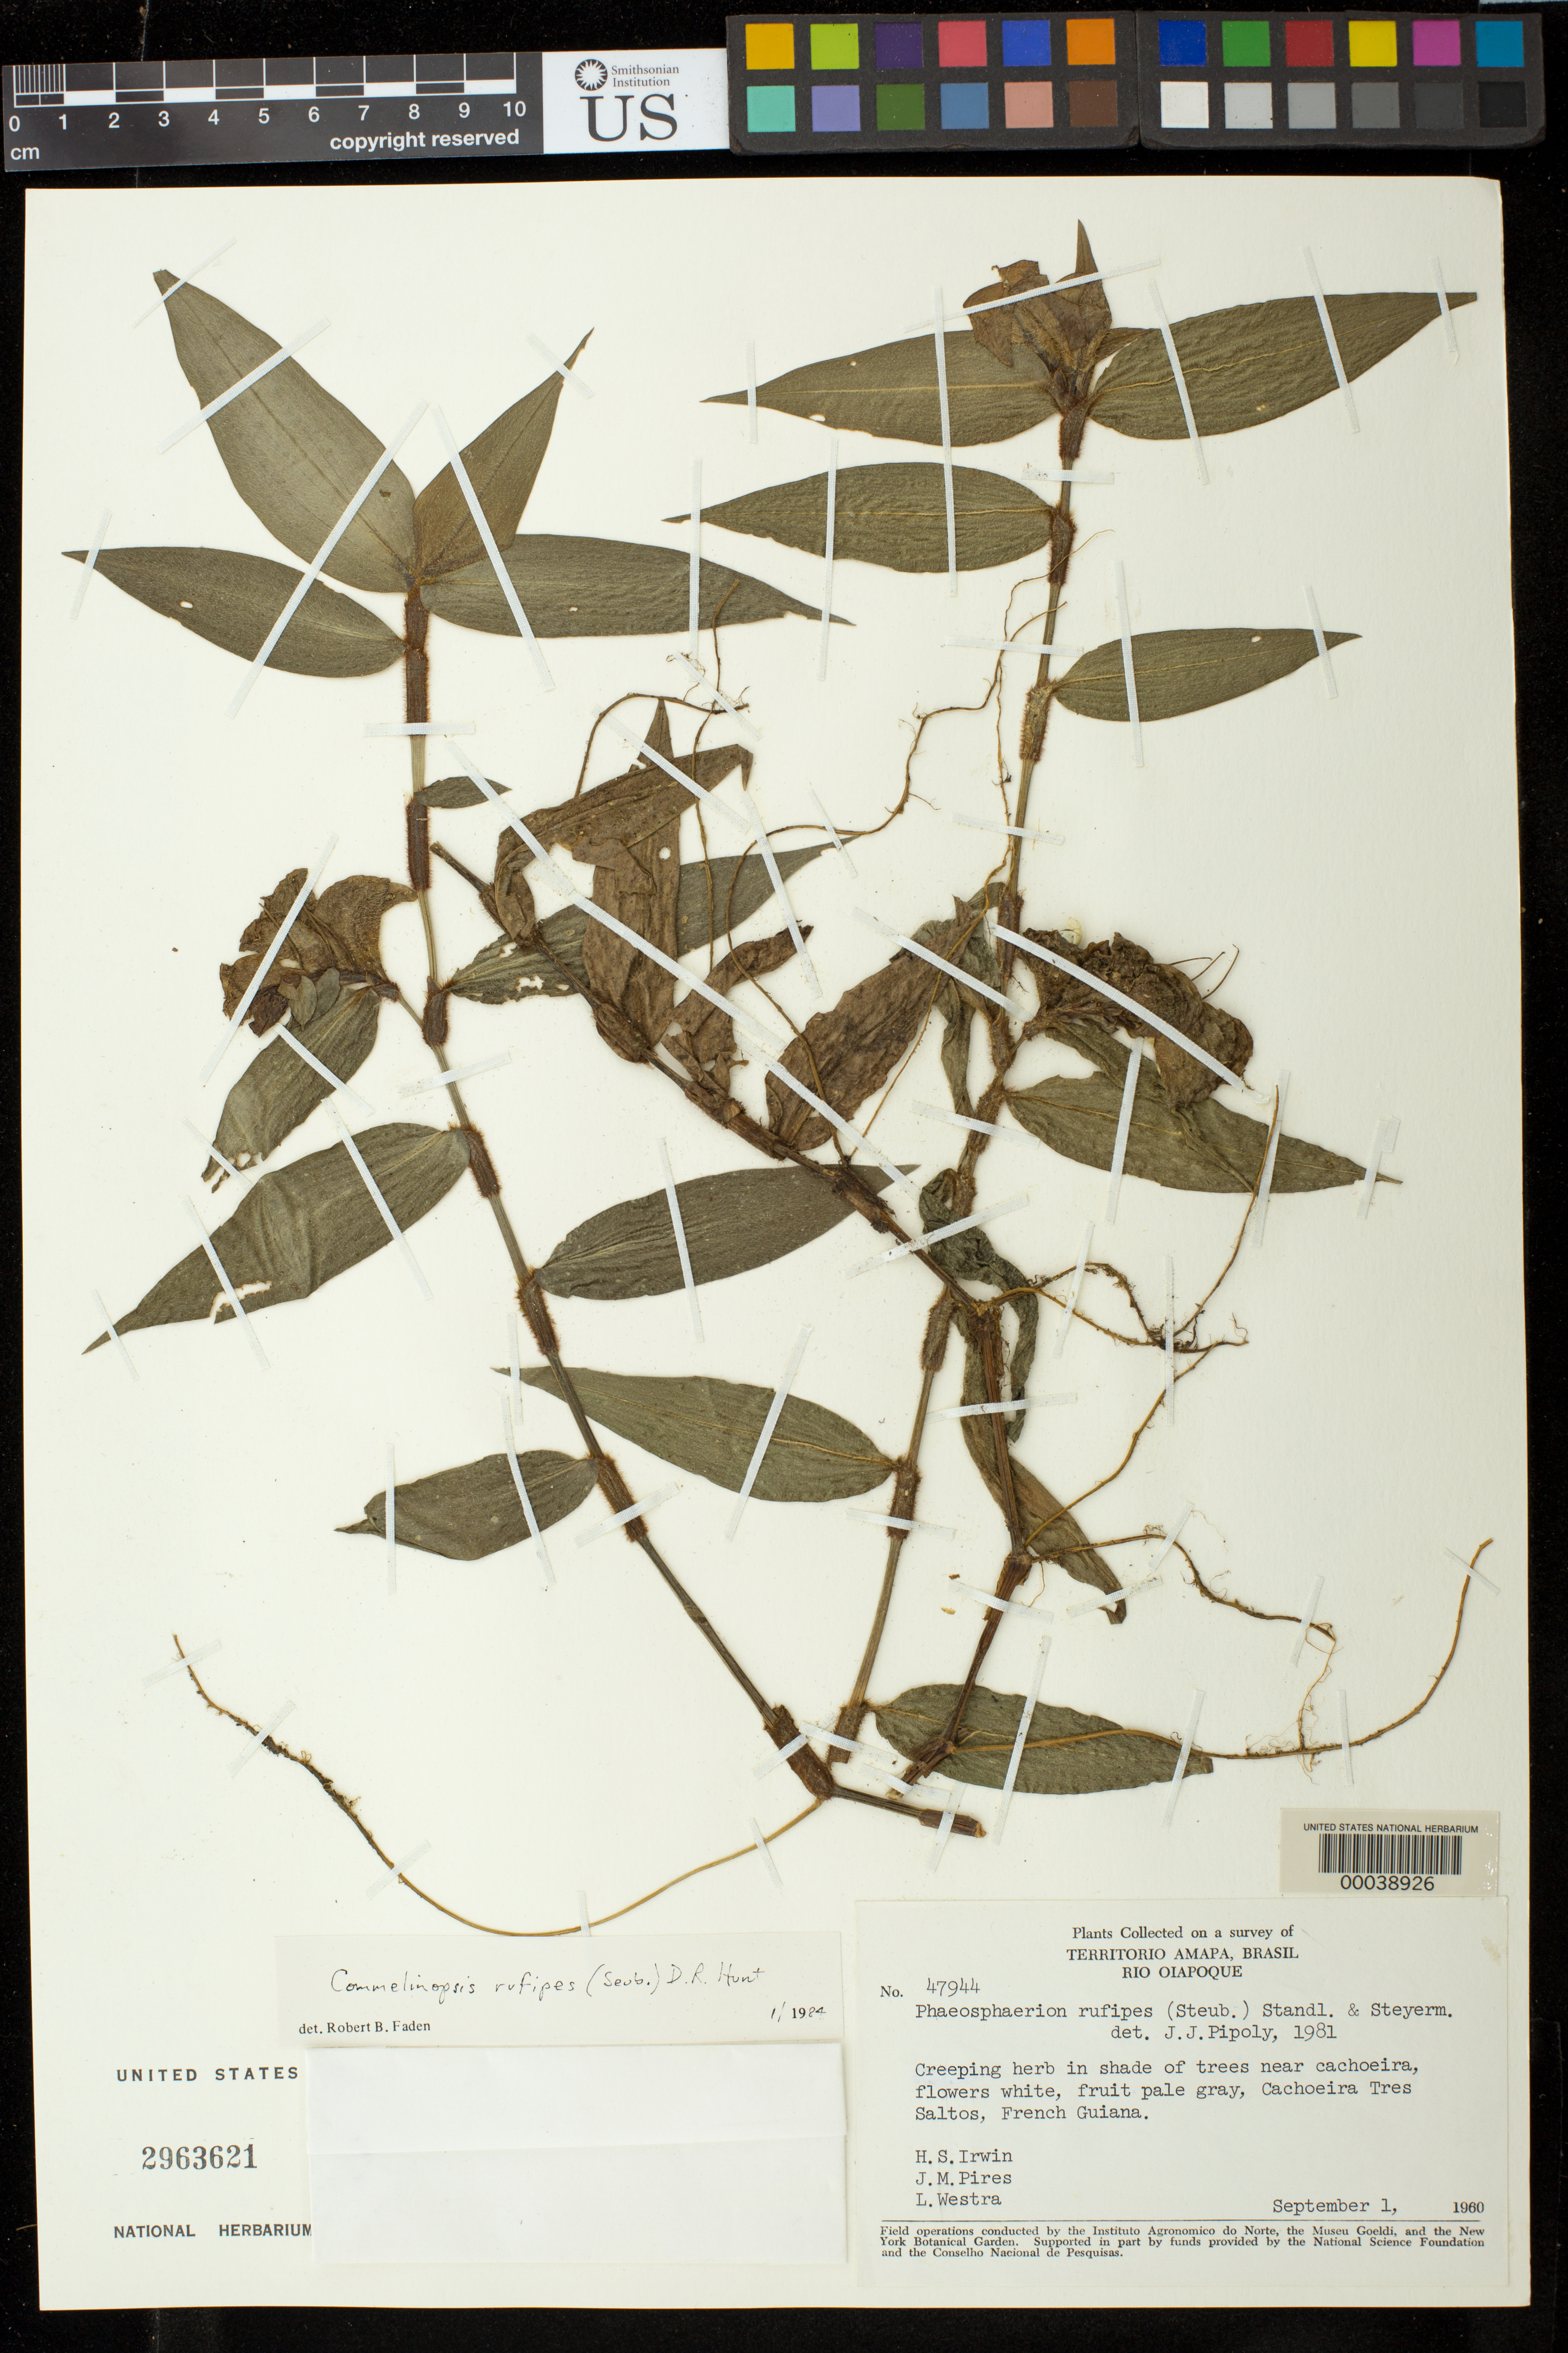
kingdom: Plantae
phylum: Tracheophyta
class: Liliopsida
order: Commelinales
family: Commelinaceae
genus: Commelina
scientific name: Commelina rufipes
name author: Seub.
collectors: H. Irwin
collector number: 47944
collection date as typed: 01 Sep 1960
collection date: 1960-09-01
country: French Guiana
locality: Cachoeira tres, saltos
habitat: In shade of trees near cachoeira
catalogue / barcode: US 2963621